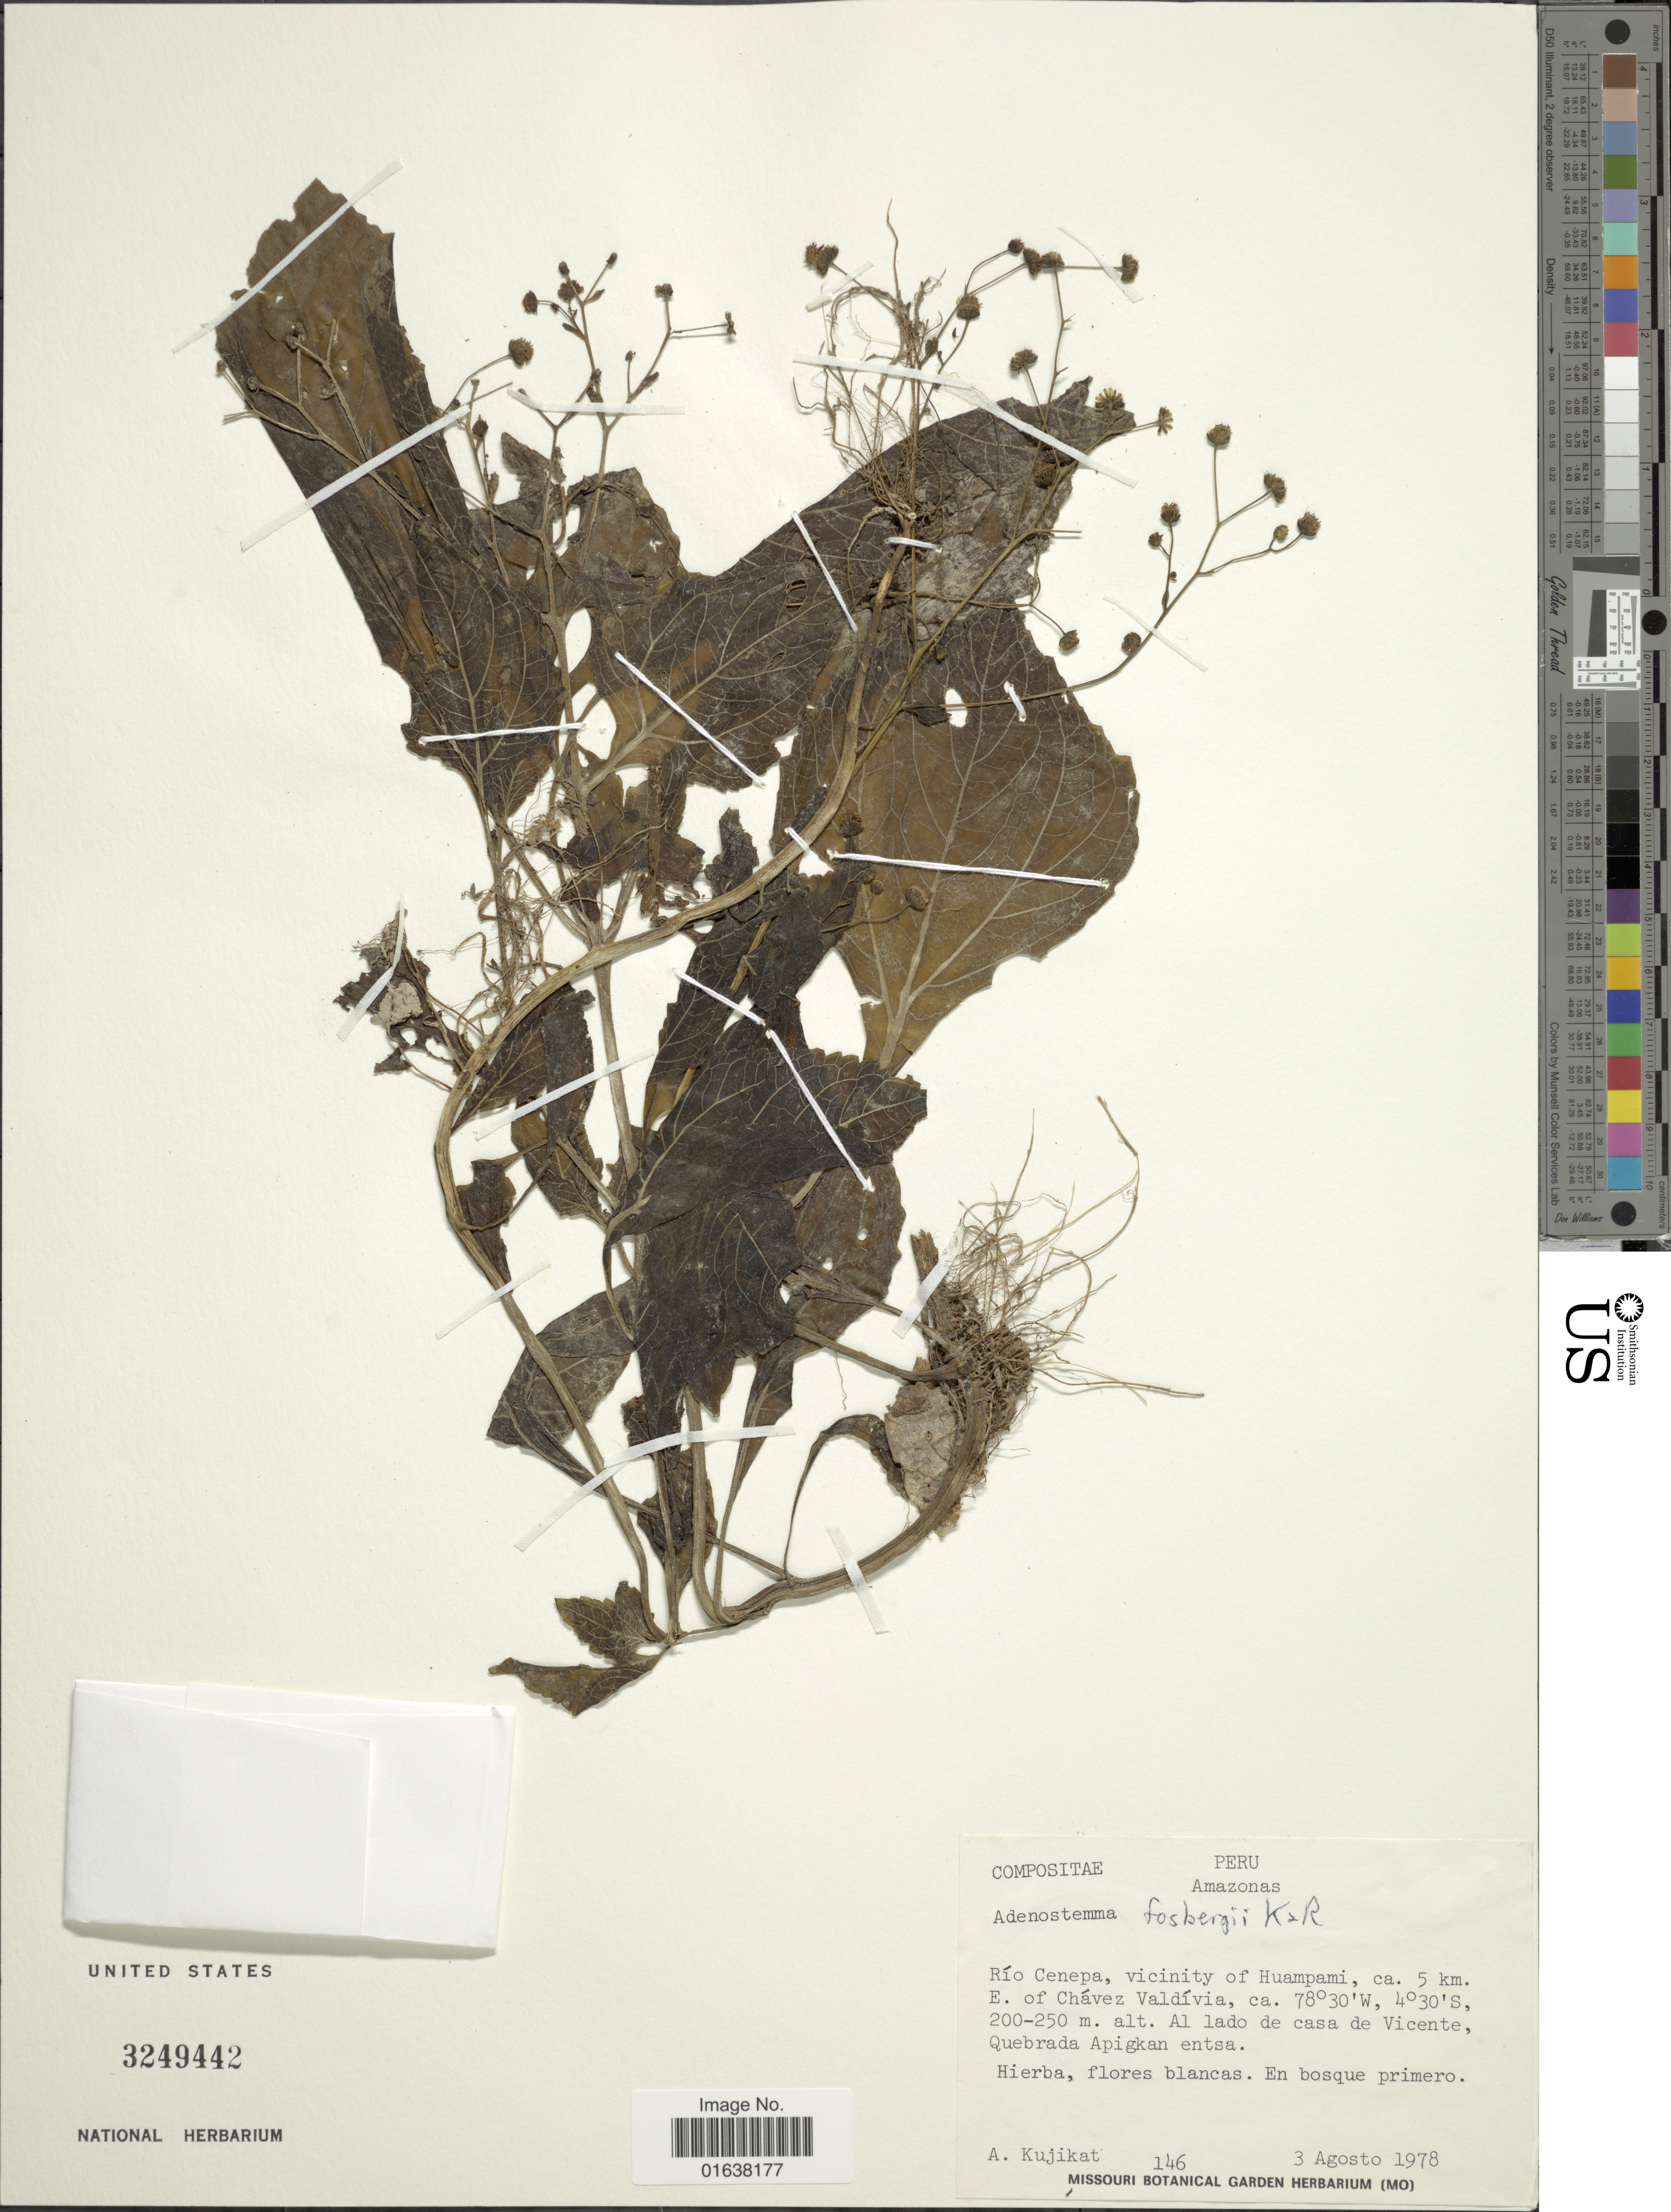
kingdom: Plantae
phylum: Tracheophyta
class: Magnoliopsida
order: Asterales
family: Asteraceae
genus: Adenostemma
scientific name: Adenostemma fosbergii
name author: R.M. King & H. Rob.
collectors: A. Kujikat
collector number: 146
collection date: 1978-08-03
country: Peru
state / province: Amazonas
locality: Rio Cenepa, vicinity of Huampami, 5 km E. of Chavez Valdivia. Al lado de casa de Vicente, Quebrada Apigkan entsa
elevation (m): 200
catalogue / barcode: US 3249442